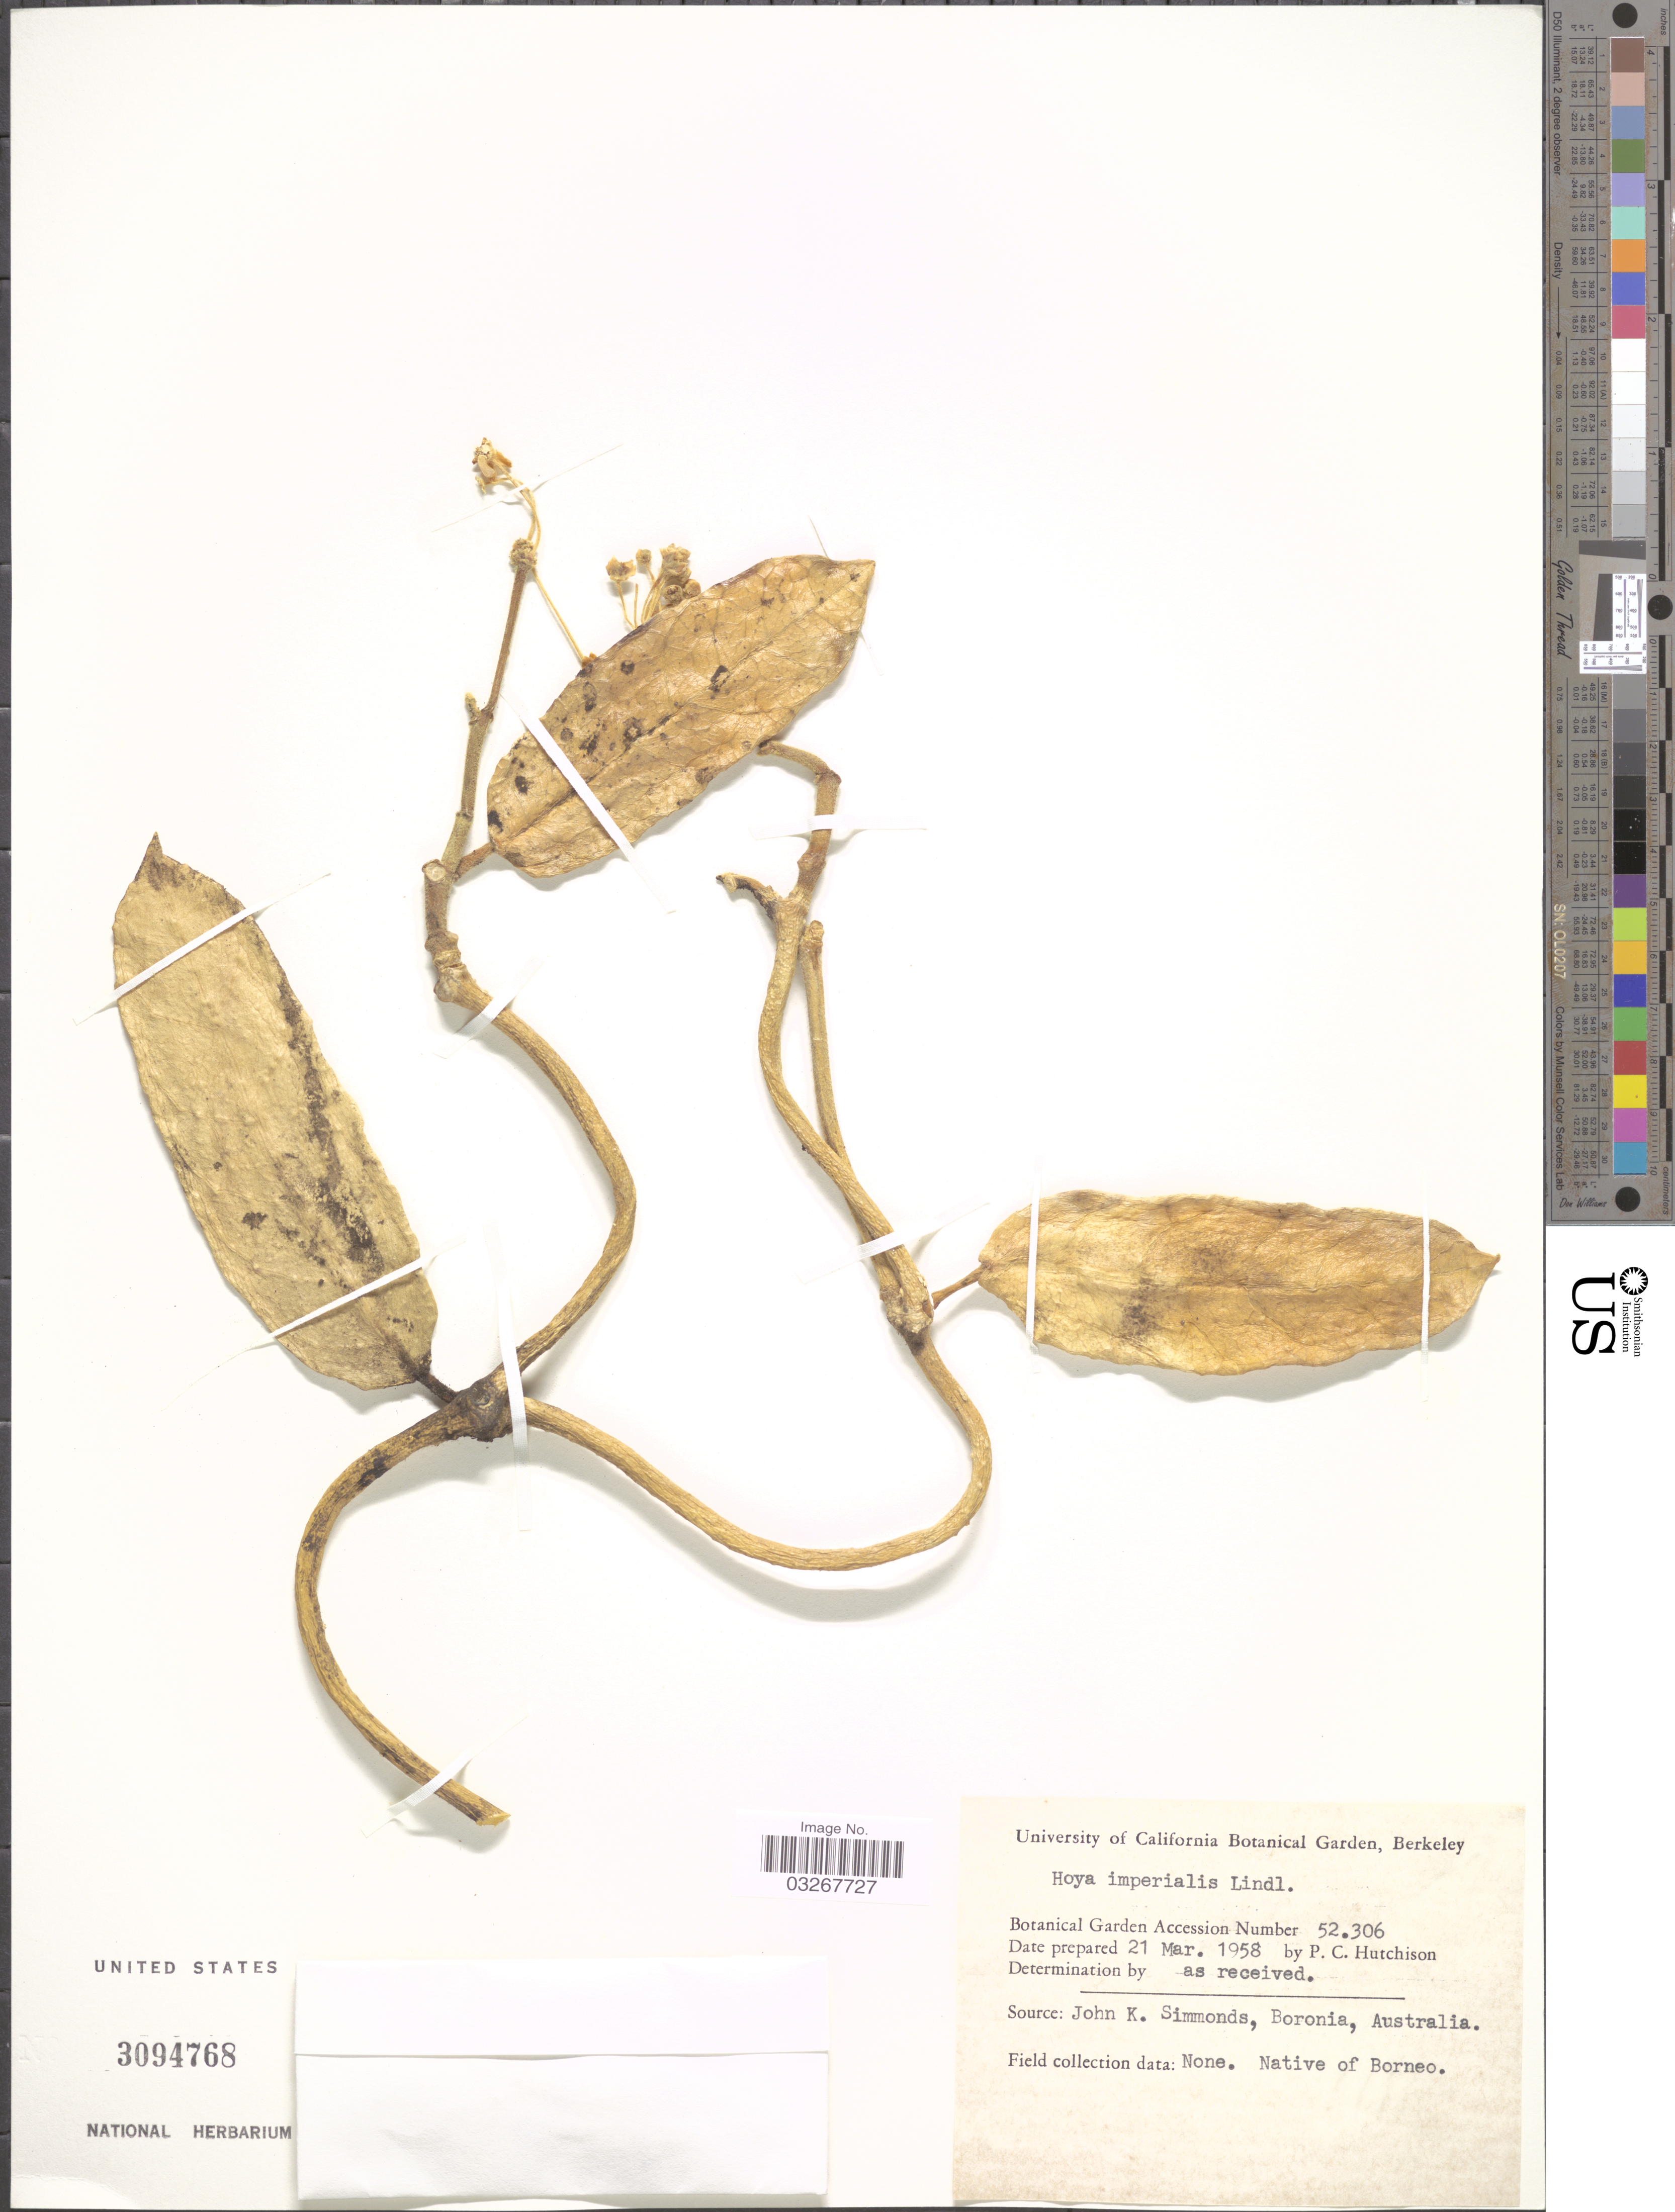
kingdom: Plantae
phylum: Tracheophyta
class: Magnoliopsida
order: Gentianales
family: Apocynaceae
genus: Hoya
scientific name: Hoya imperialis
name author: Lindl.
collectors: P. C. Hutchison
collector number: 52306?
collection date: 1958-03-21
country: United States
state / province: California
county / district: Alameda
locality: University of California Botanical Garden, Berkeley.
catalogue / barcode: US 3094768